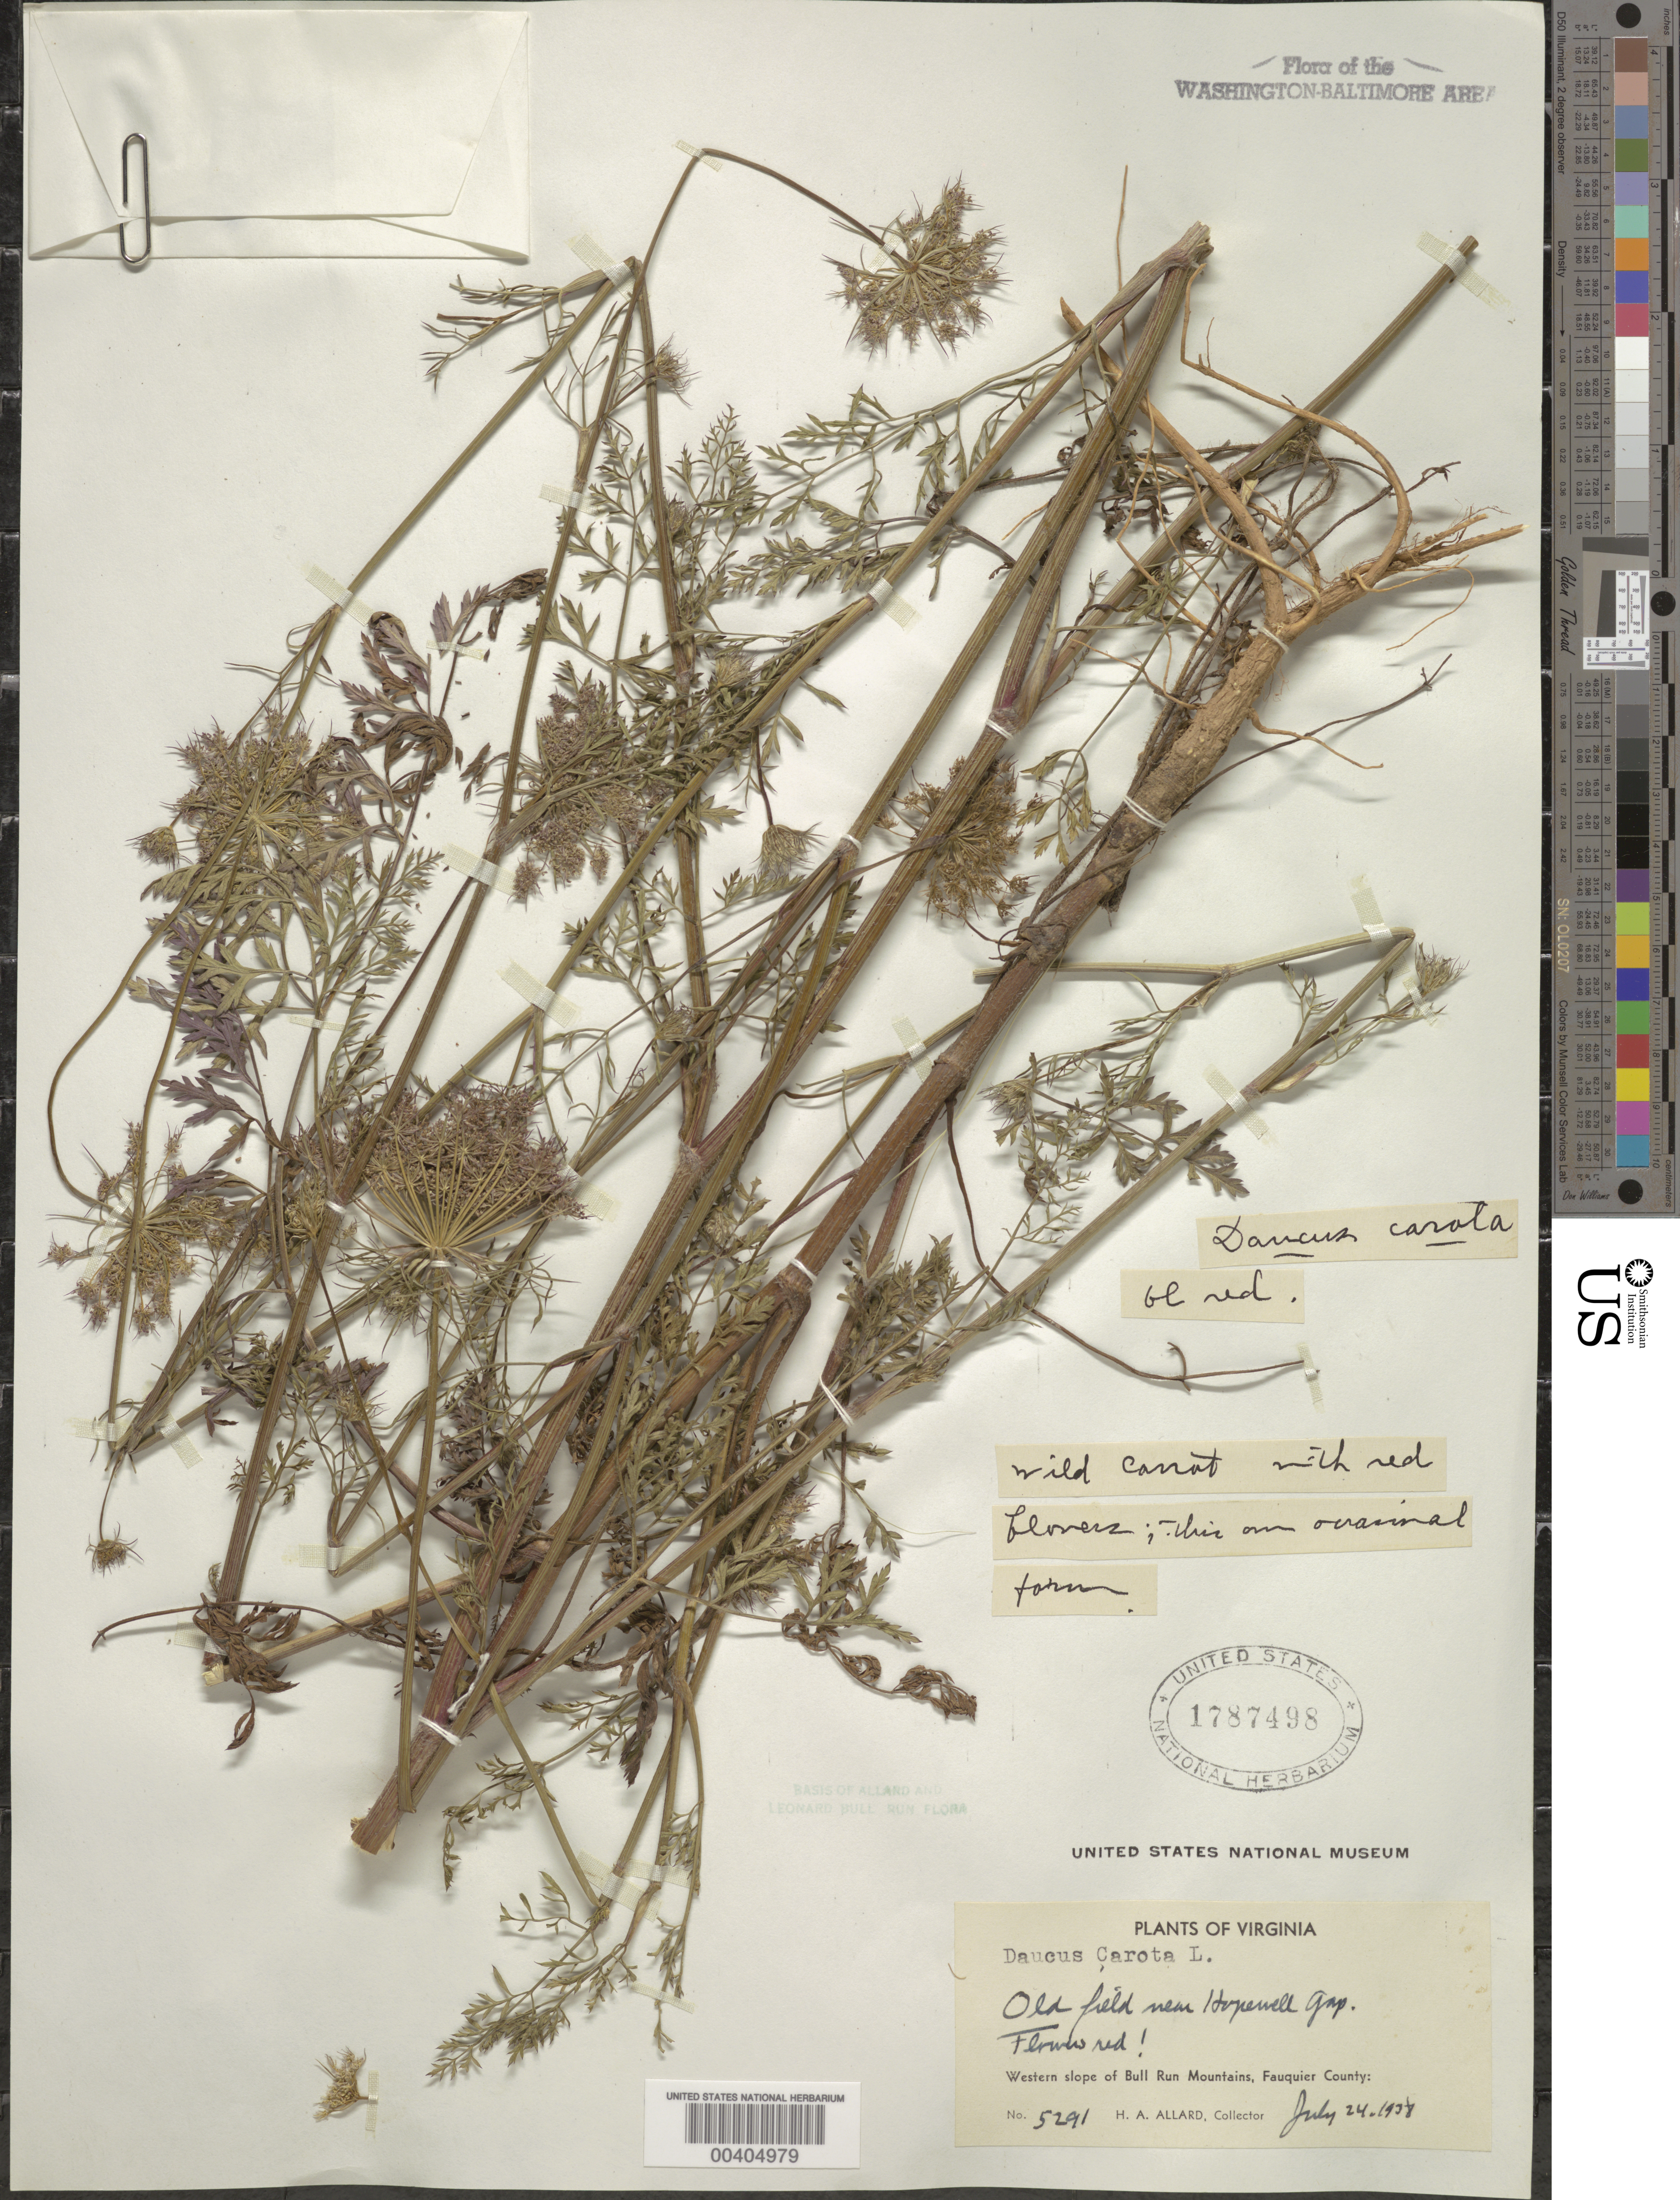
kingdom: Plantae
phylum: Tracheophyta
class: Magnoliopsida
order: Apiales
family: Apiaceae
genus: Daucus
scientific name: Daucus carota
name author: L.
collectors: H. A. Allard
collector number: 5291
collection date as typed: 24 Jul 1938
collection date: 1938-07-24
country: United States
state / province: Virginia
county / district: Fauquier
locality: Near Hopewell Gap, western slope of Bull Run Mts.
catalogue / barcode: US 1787498